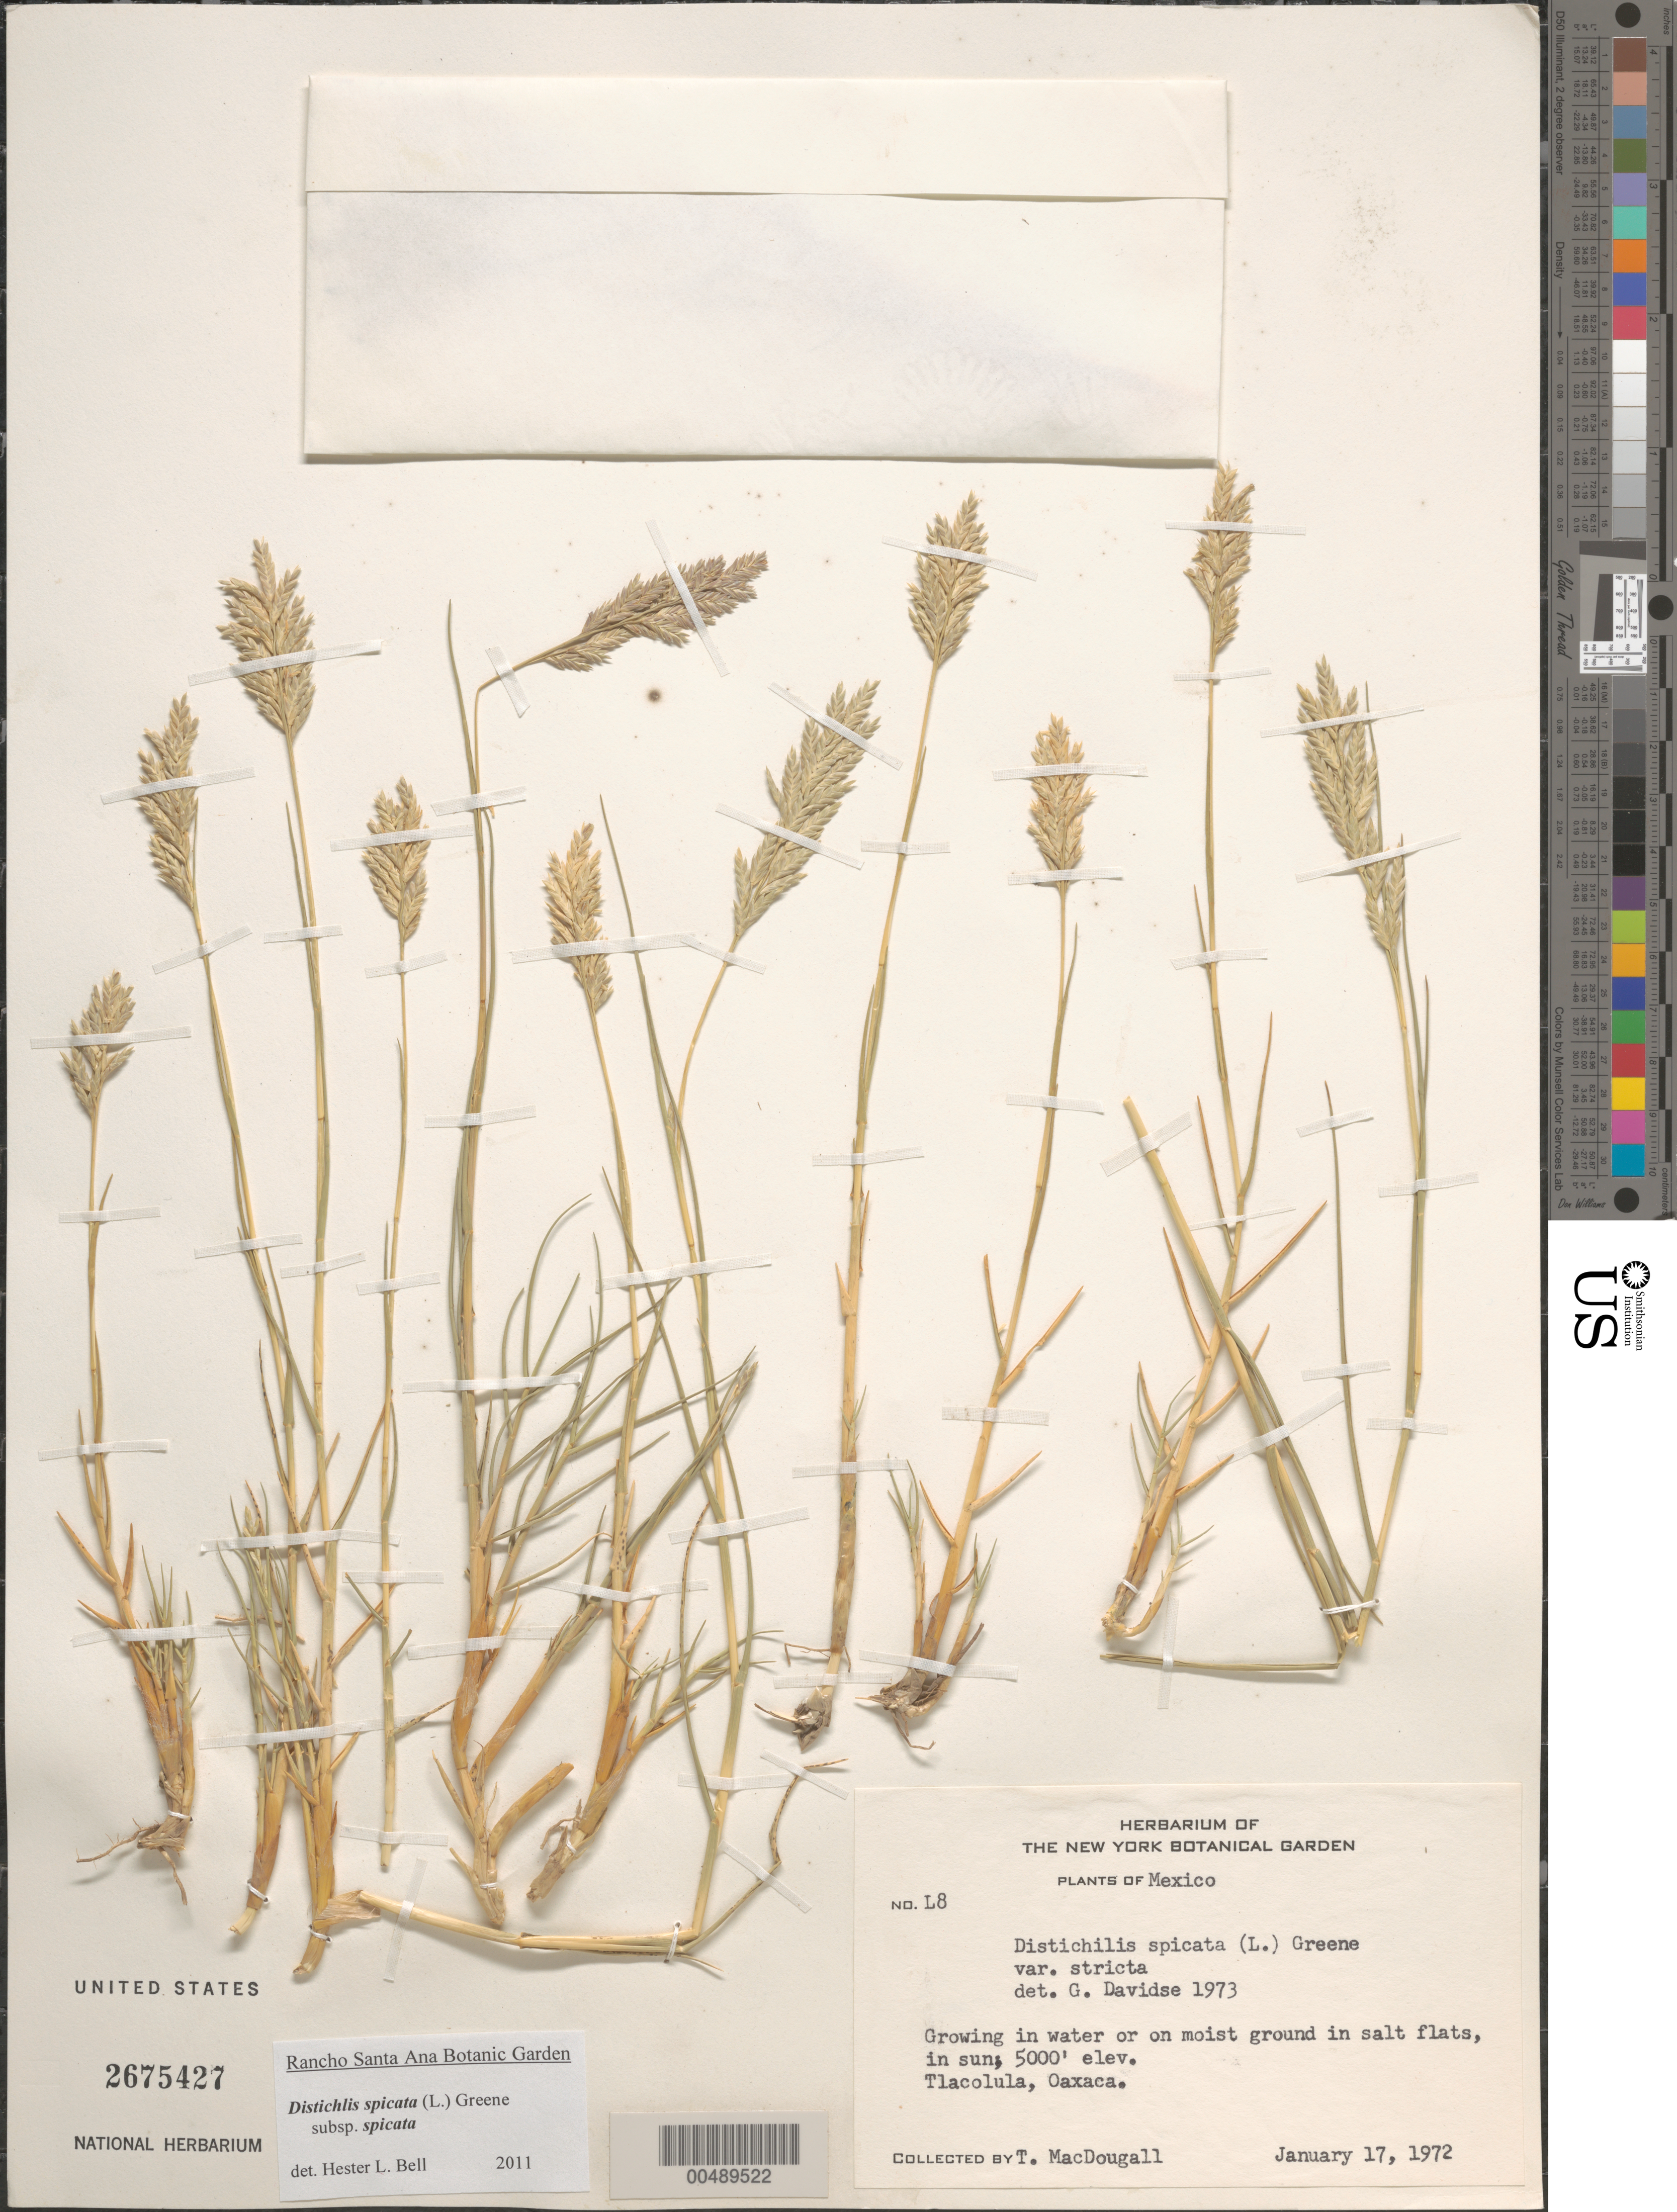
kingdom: Plantae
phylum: Tracheophyta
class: Liliopsida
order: Poales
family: Poaceae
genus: Distichlis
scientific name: Distichlis spicata subsp. spicata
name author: (L.) Greene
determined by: Bell, H. L.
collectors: T. B. MacDougall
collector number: L8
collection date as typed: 17 Jan 1972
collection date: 1972-01-17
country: Mexico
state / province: Oaxaca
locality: Tlacolula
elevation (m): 1524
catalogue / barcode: US 2675427